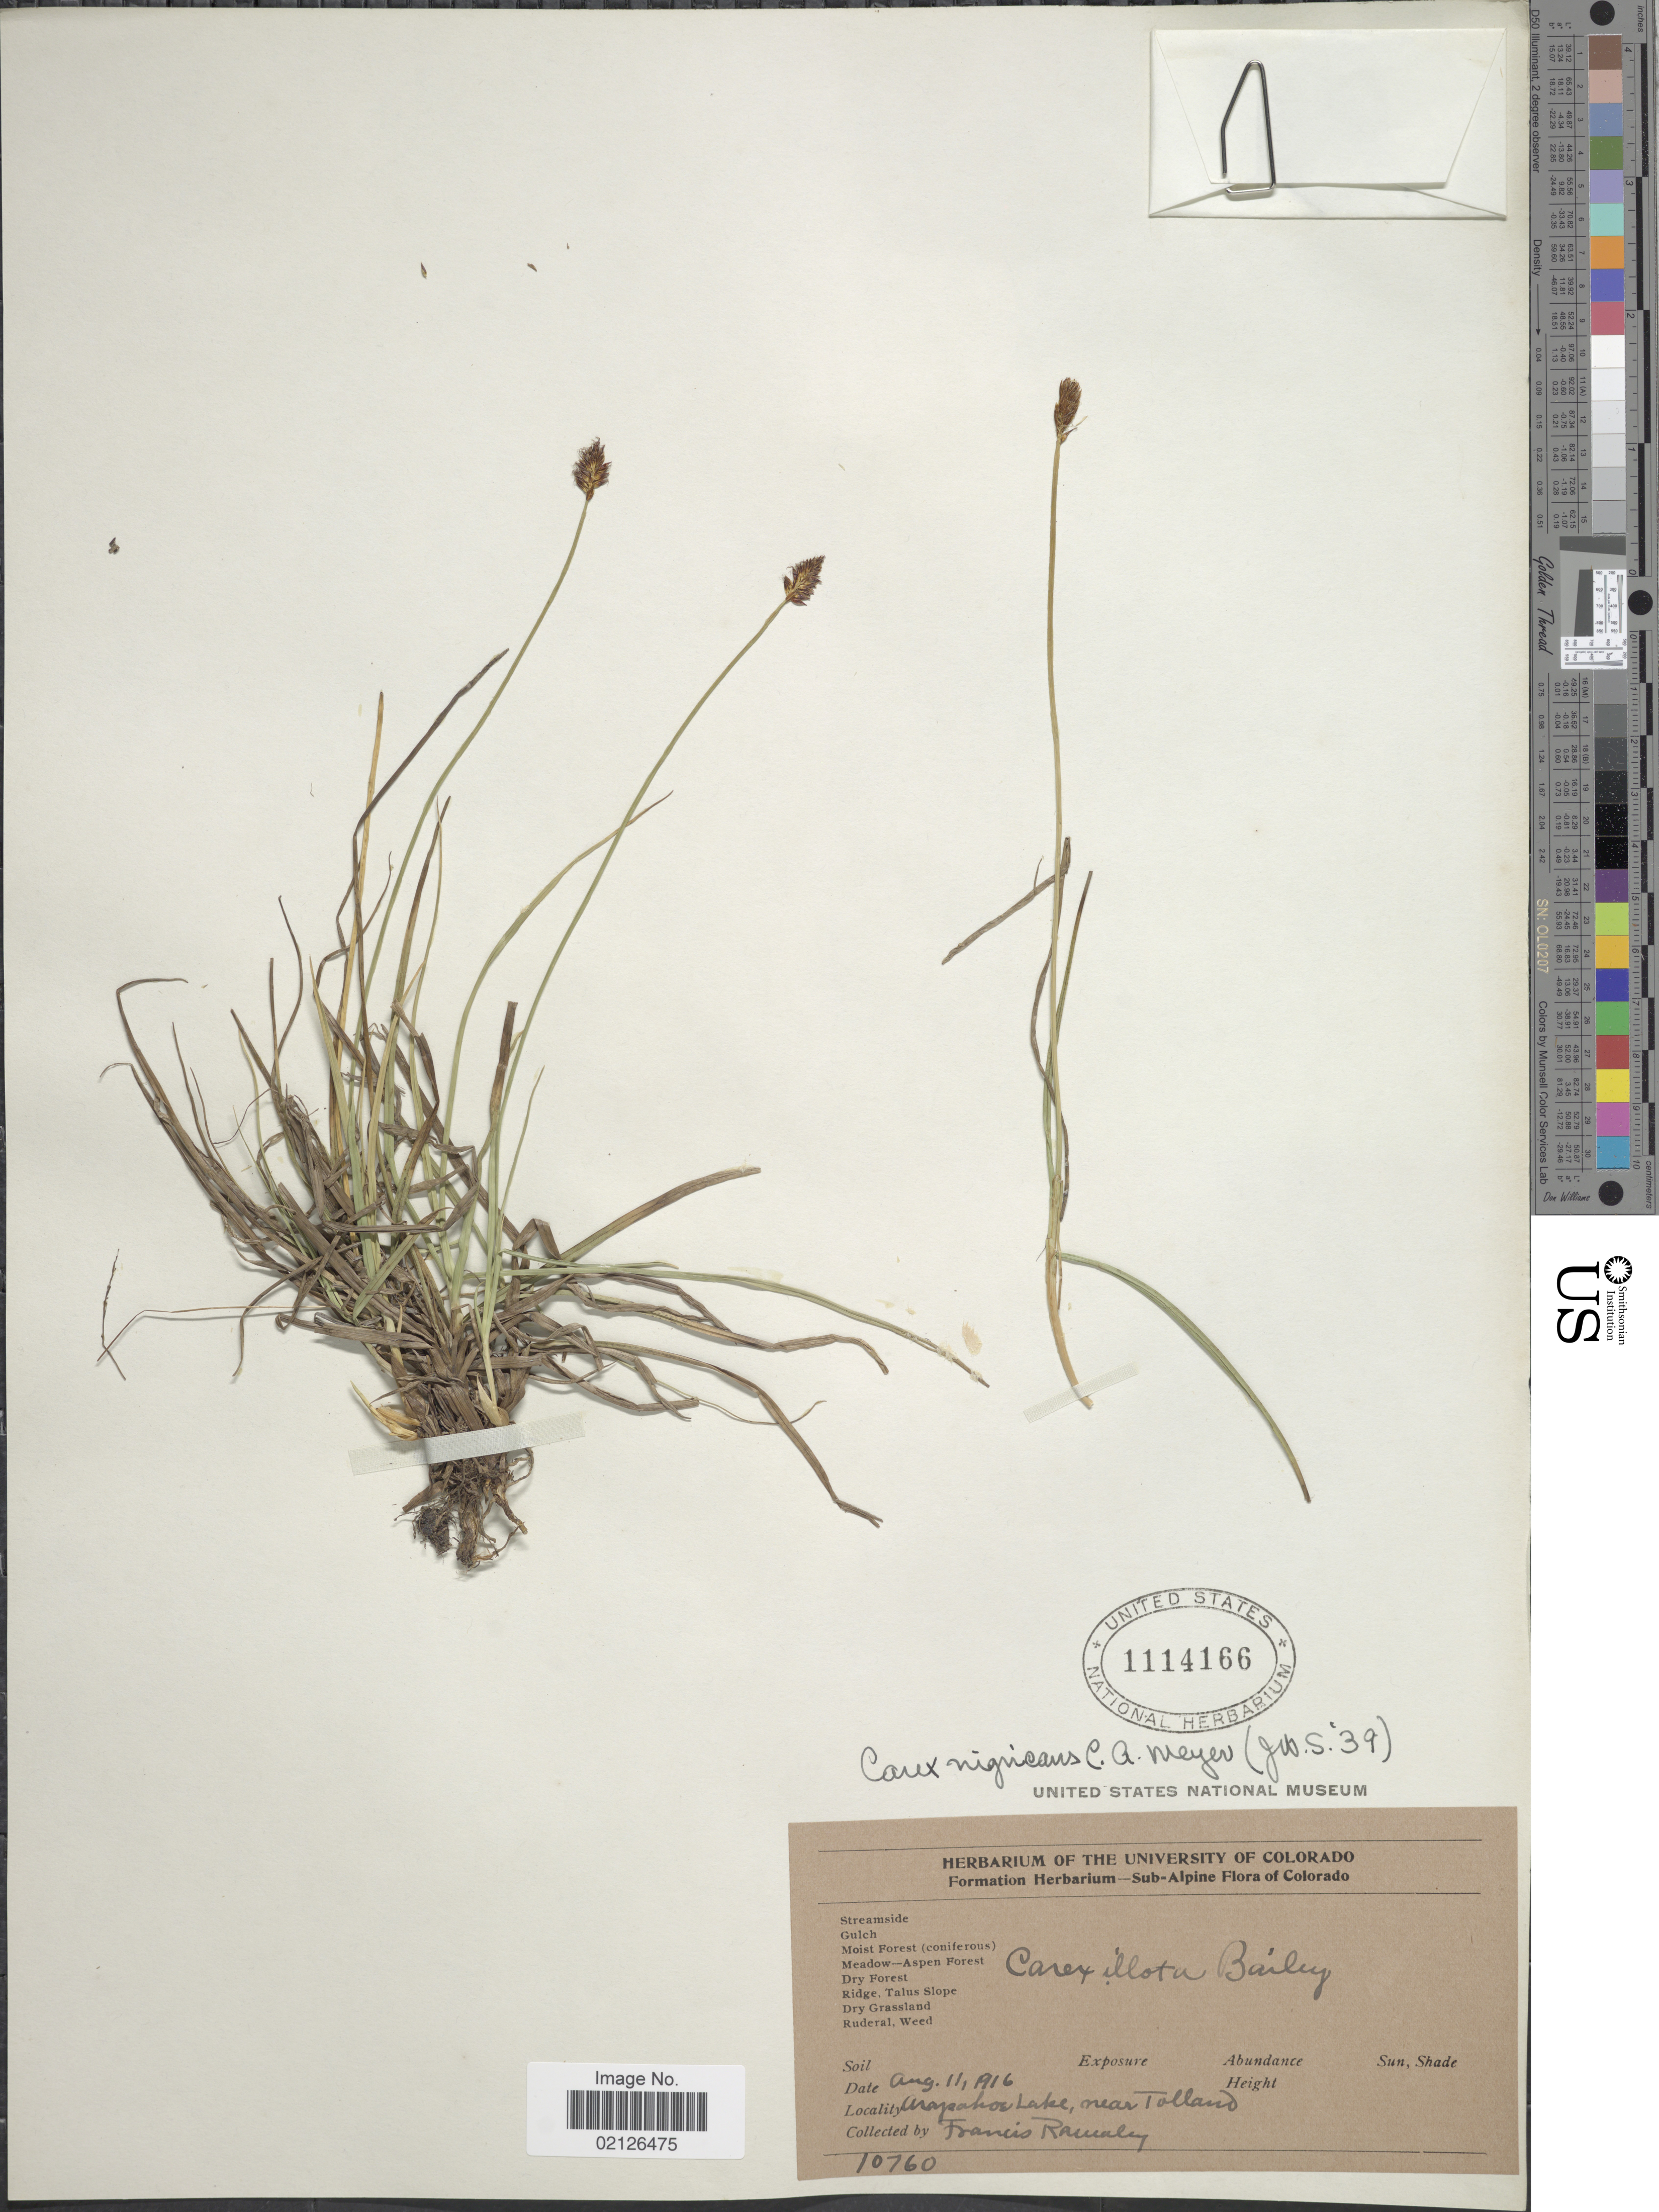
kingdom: Plantae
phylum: Tracheophyta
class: Liliopsida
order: Poales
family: Cyperaceae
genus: Carex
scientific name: Carex nigricans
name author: C.A. Mey.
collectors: F. Ramaley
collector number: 10760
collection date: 1916-08-11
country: United States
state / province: Colorado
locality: Sub-Alpine, Arapaho Lake, near Tolland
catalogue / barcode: US 1114166